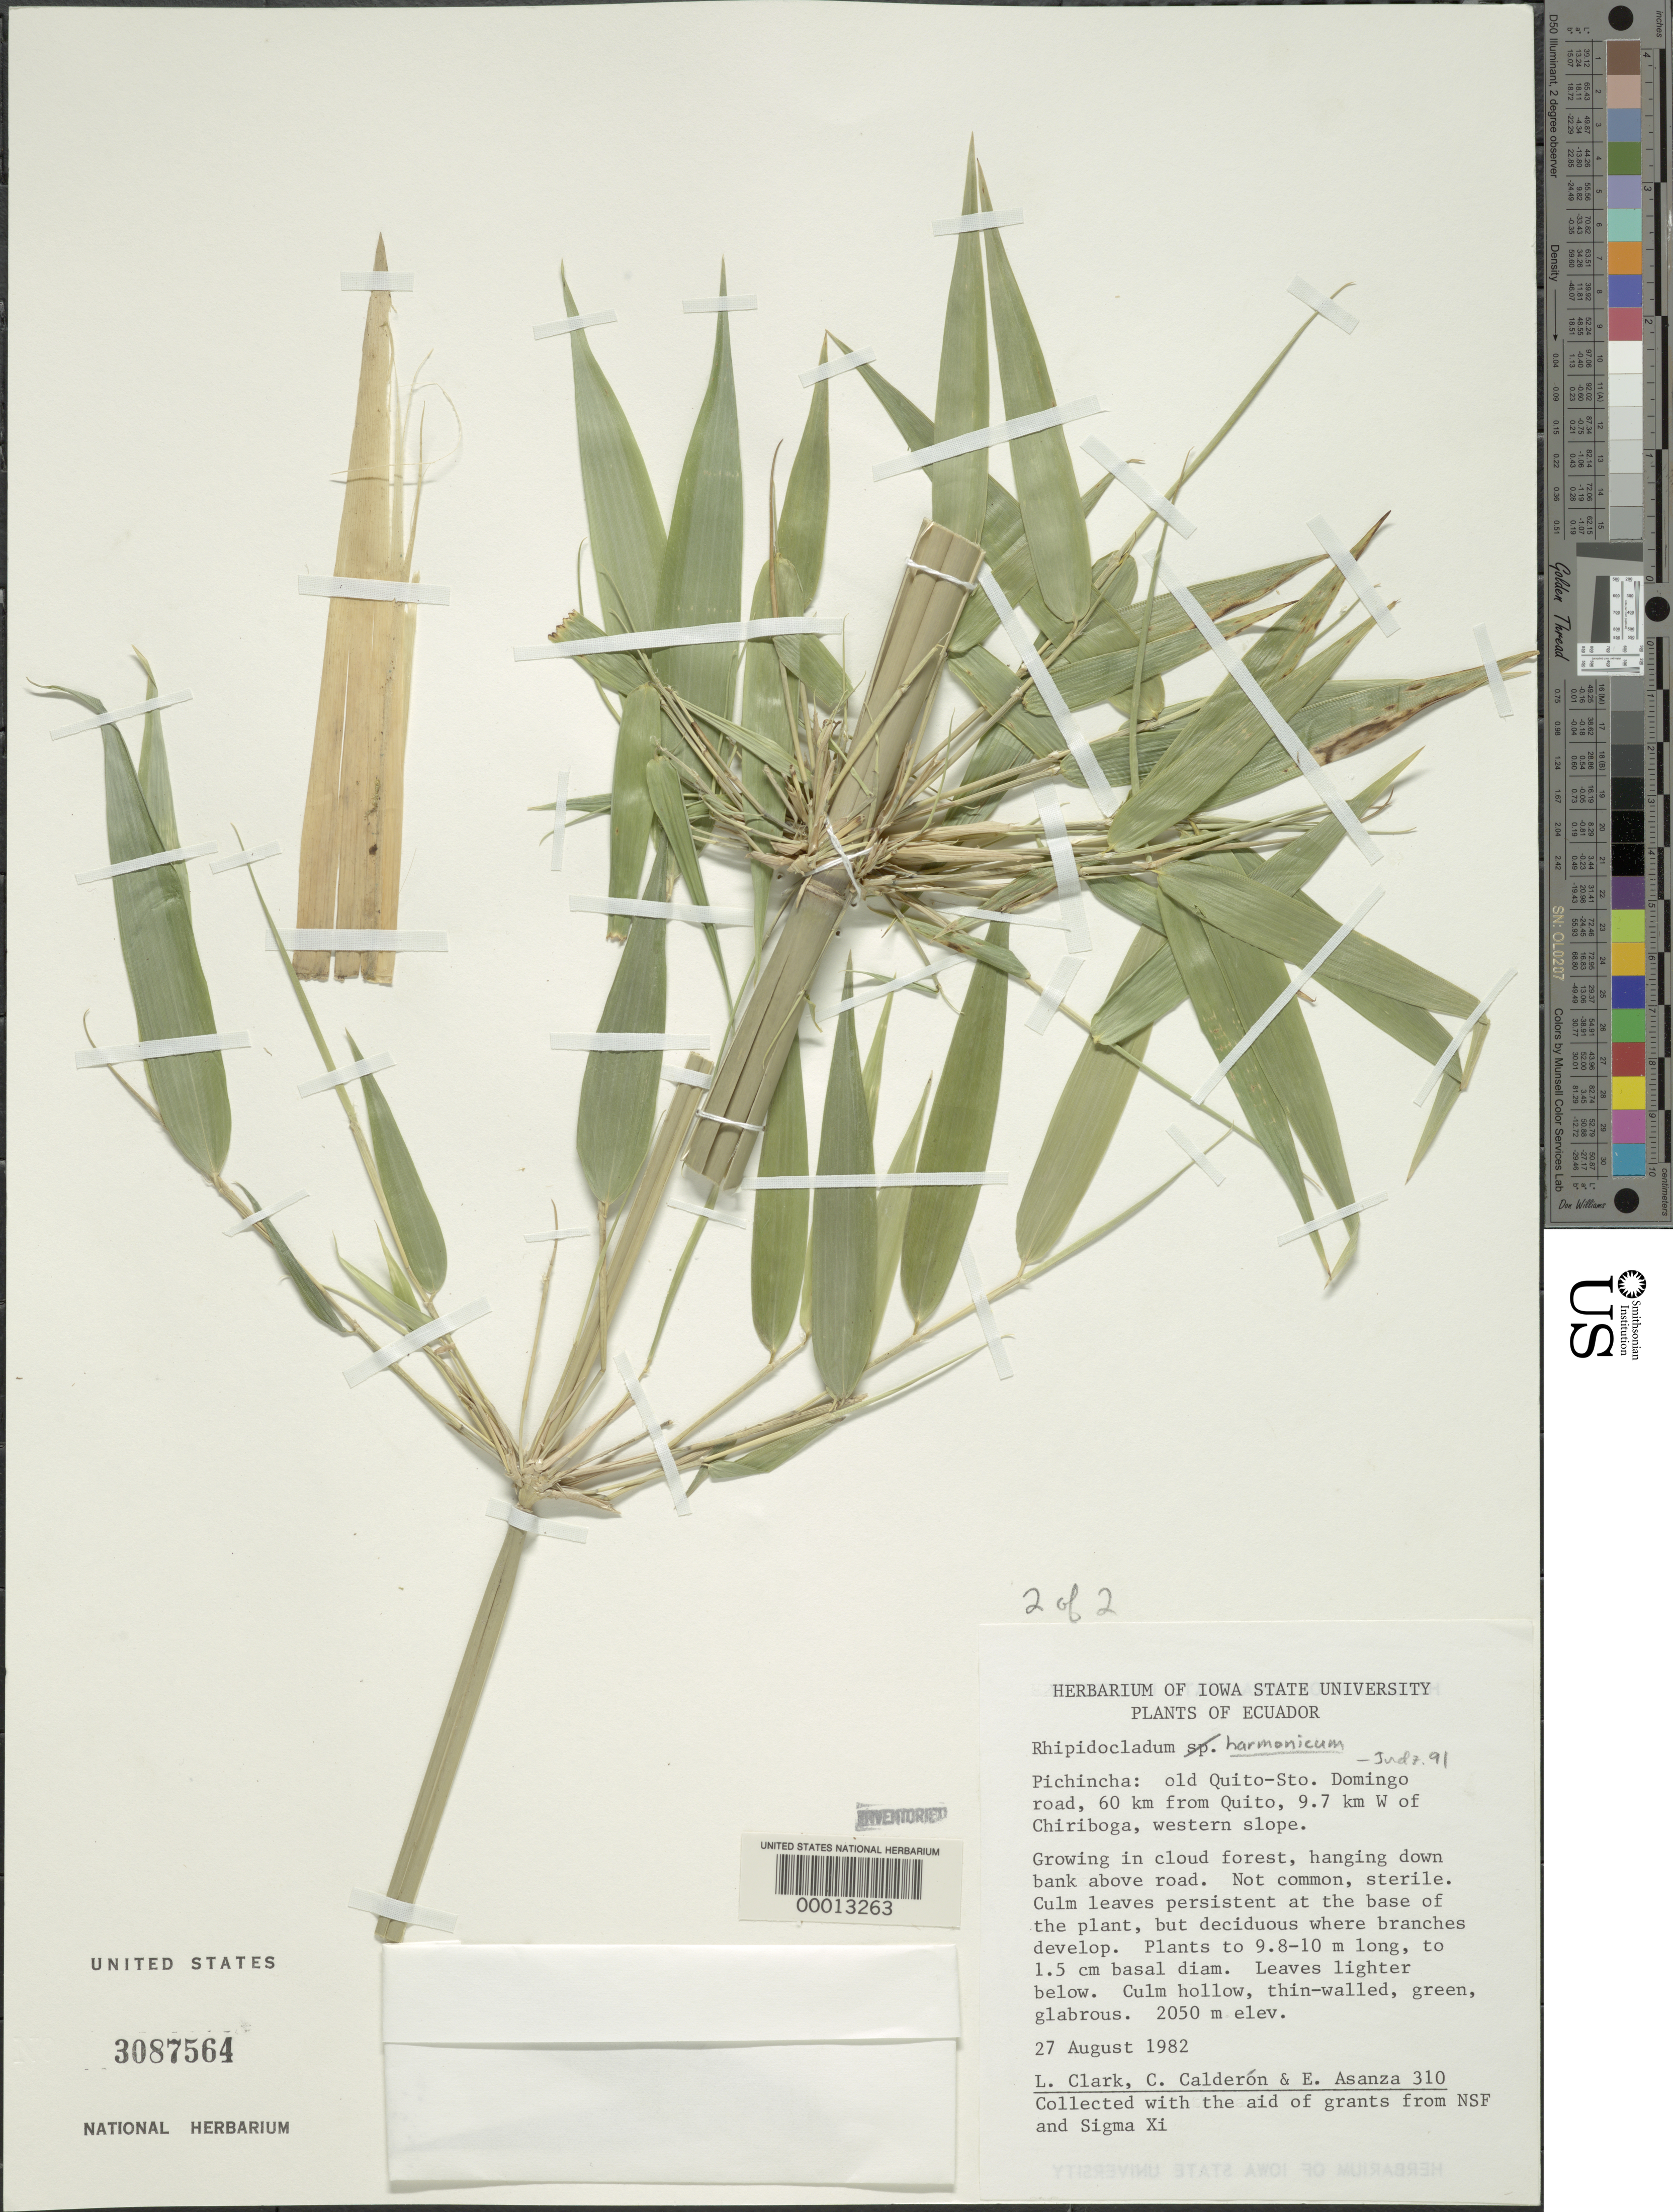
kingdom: Plantae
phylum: Tracheophyta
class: Liliopsida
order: Poales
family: Poaceae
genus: Rhipidocladum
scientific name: Rhipidocladum harmonicum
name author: (Parodi) McClure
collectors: L. G. Clark, C. E. Calderón & E. Asanza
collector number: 310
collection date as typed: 27 May 1982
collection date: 1982-05-27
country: Ecuador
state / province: Pichincha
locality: Old Quito-Sto. Domingo road, 60 km from Quito, 9.7 km W of Chiriboga, western slope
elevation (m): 2500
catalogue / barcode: US 3087564